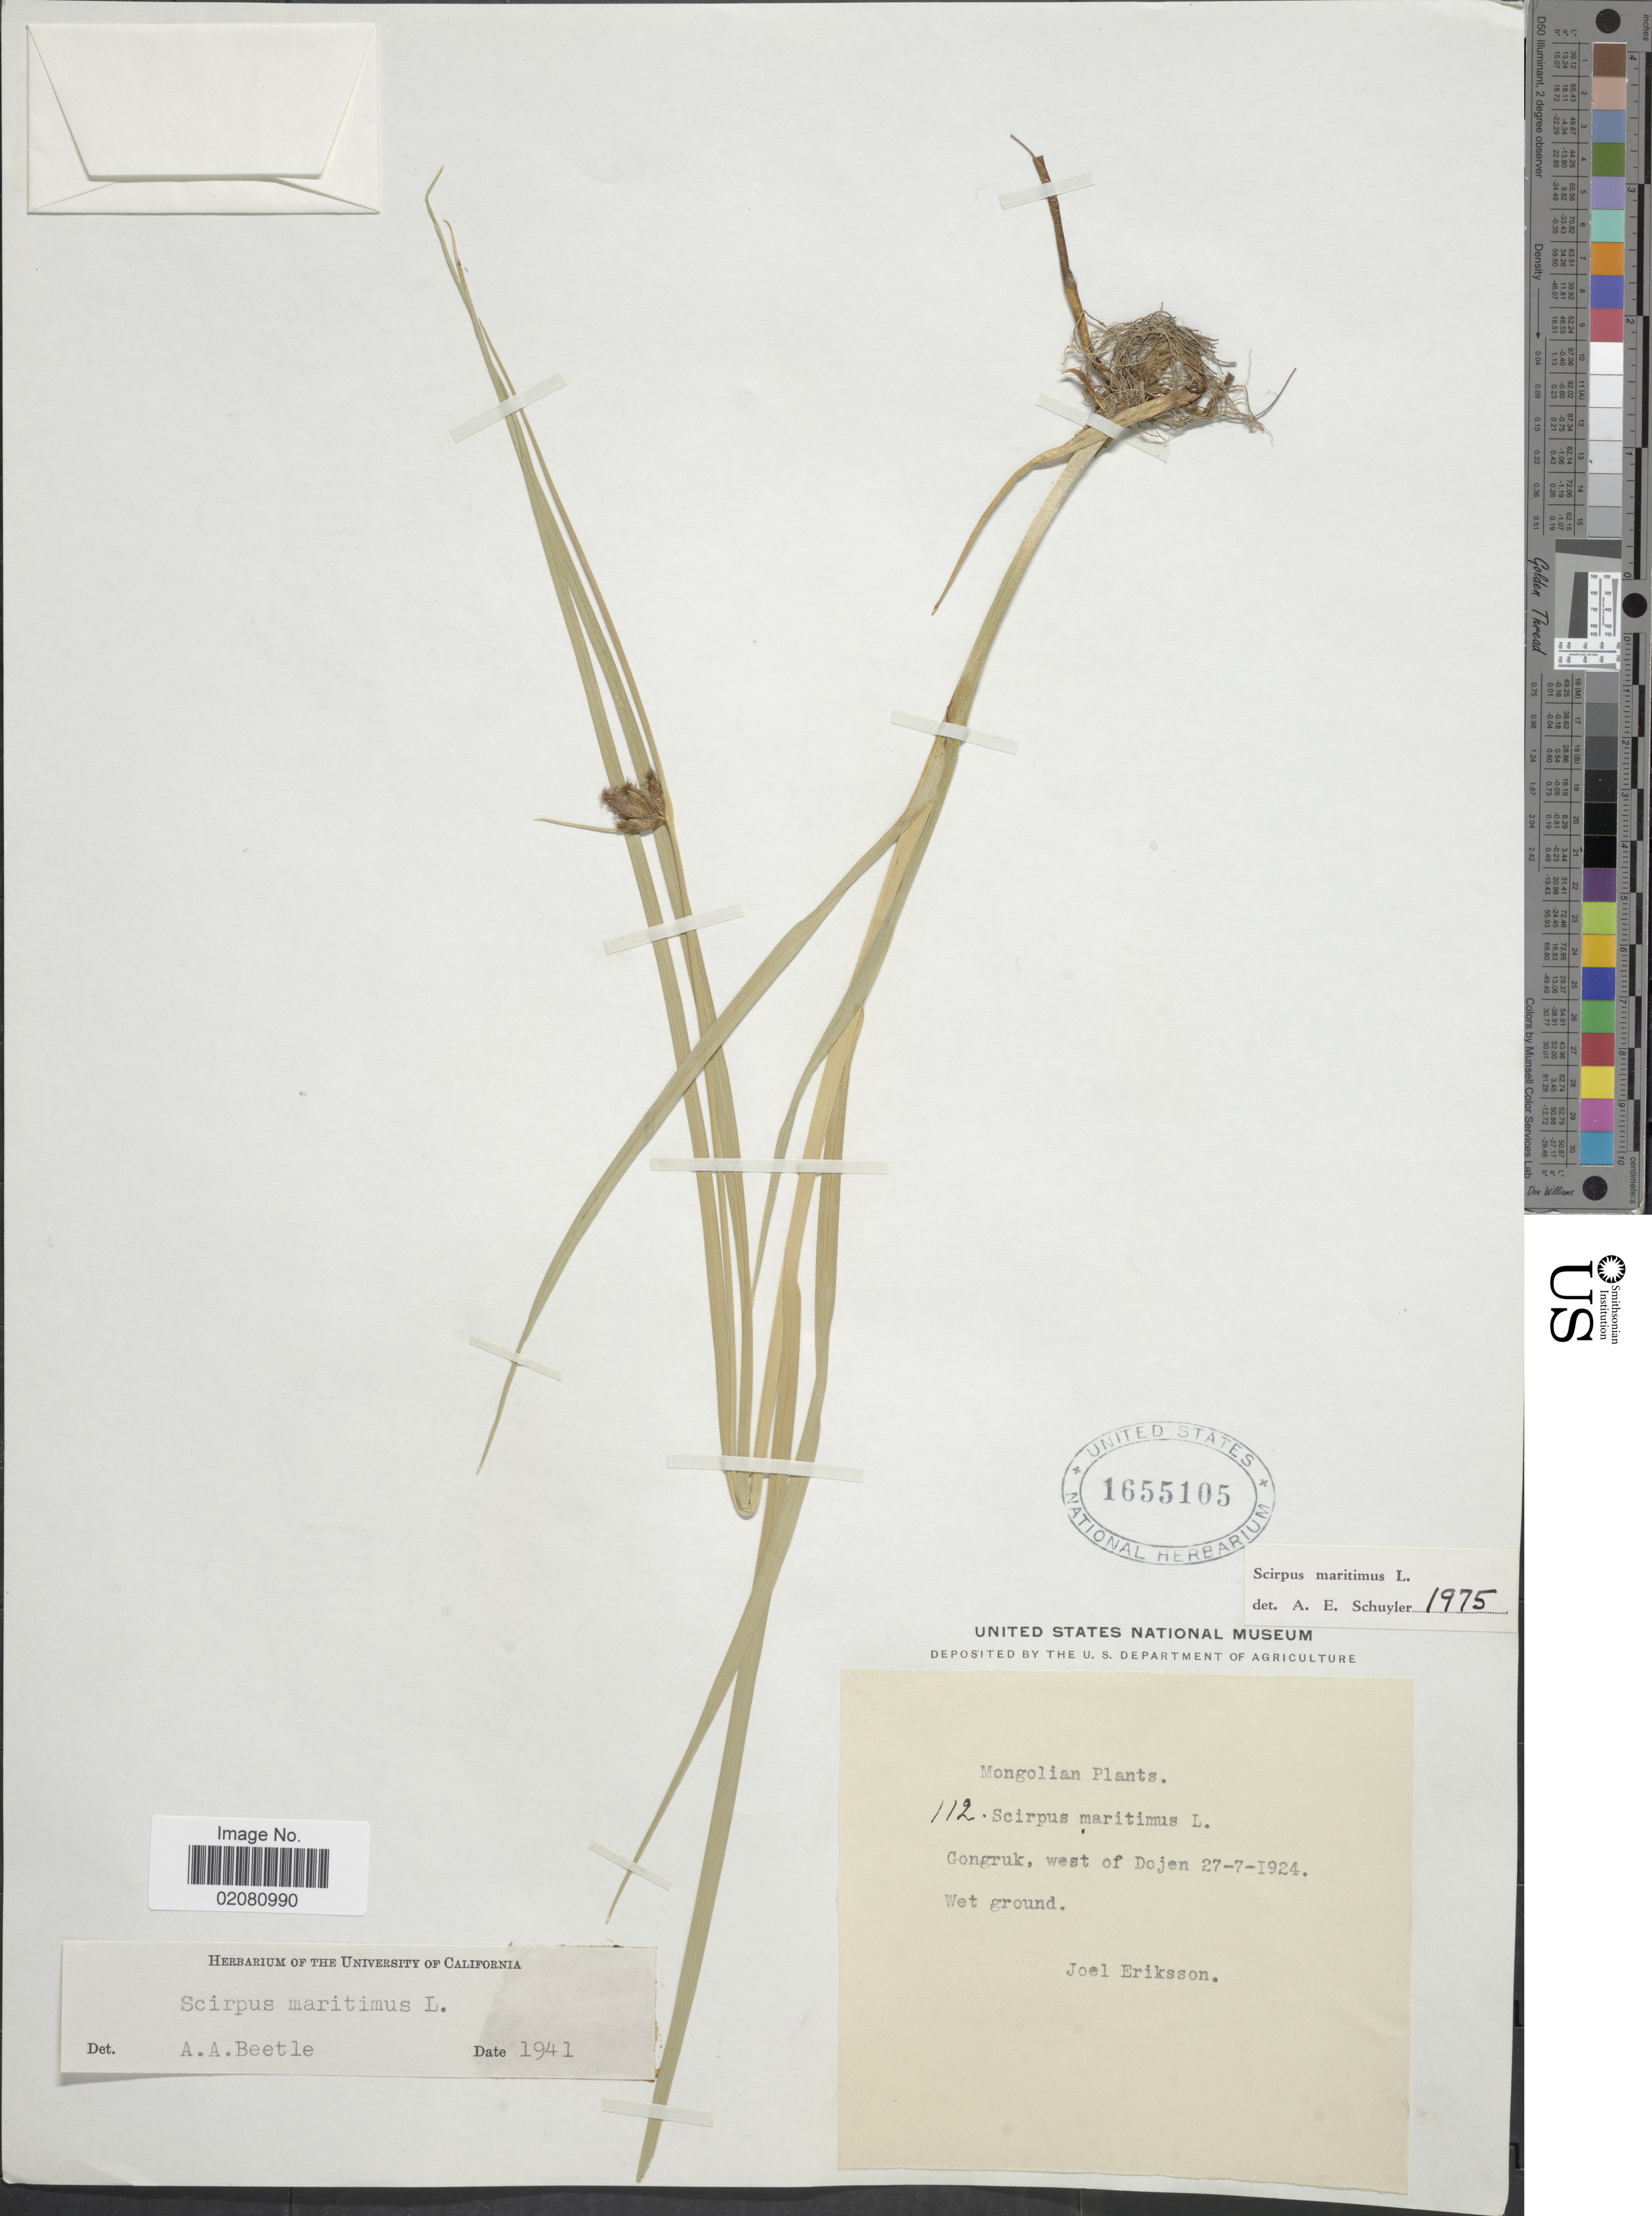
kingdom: Plantae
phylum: Tracheophyta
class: Liliopsida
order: Poales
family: Cyperaceae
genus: Bolboschoenus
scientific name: Bolboschoenus maritimus subsp. maritimus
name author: (L.) Palla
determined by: Strong, Mark T., (BOT), Smithsonian Institution - National Museum of Natural History (UNITED STATES)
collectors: J. Eriksson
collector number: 112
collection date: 1924-07-27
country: Mongolia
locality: Gongruk, west of Dojen.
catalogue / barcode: US 1655105